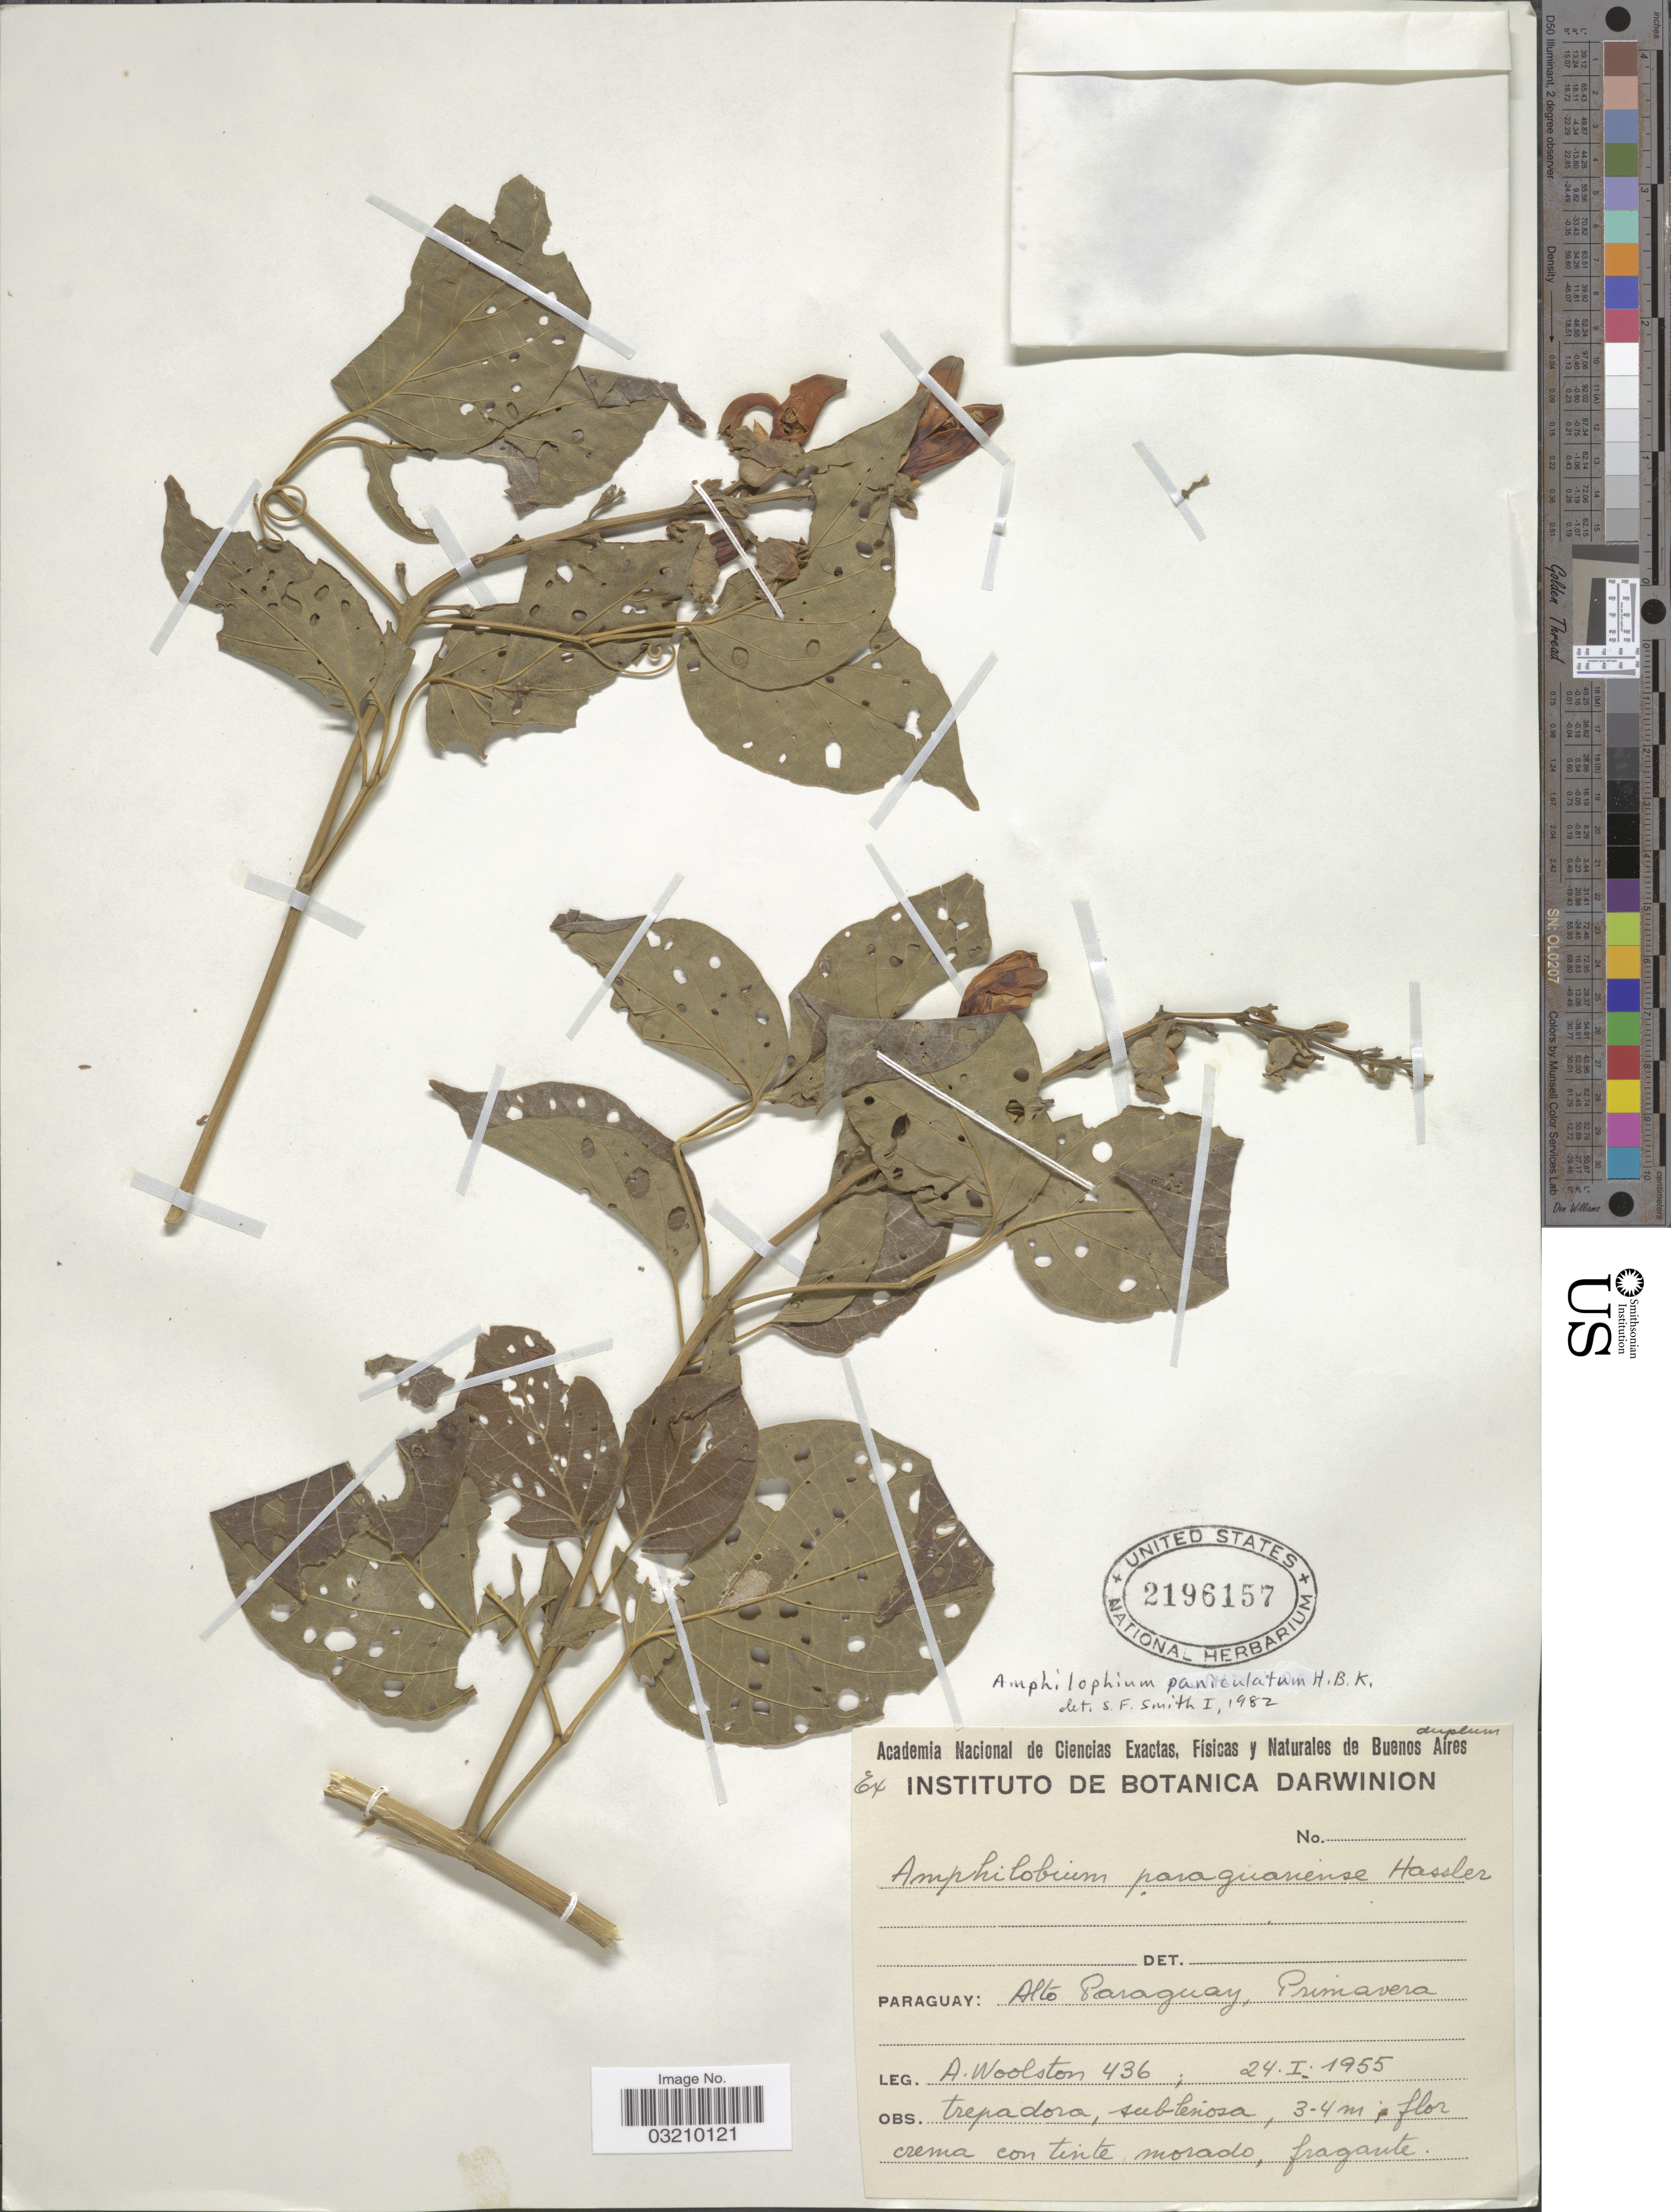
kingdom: Plantae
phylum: Tracheophyta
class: Magnoliopsida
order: Lamiales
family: Bignoniaceae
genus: Amphilophium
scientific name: Amphilophium paniculatum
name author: (L.) Kunth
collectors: A. Woolston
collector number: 436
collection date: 1955-01-24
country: Paraguay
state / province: Alto Paraguay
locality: Primavera.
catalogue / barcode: US 2196157